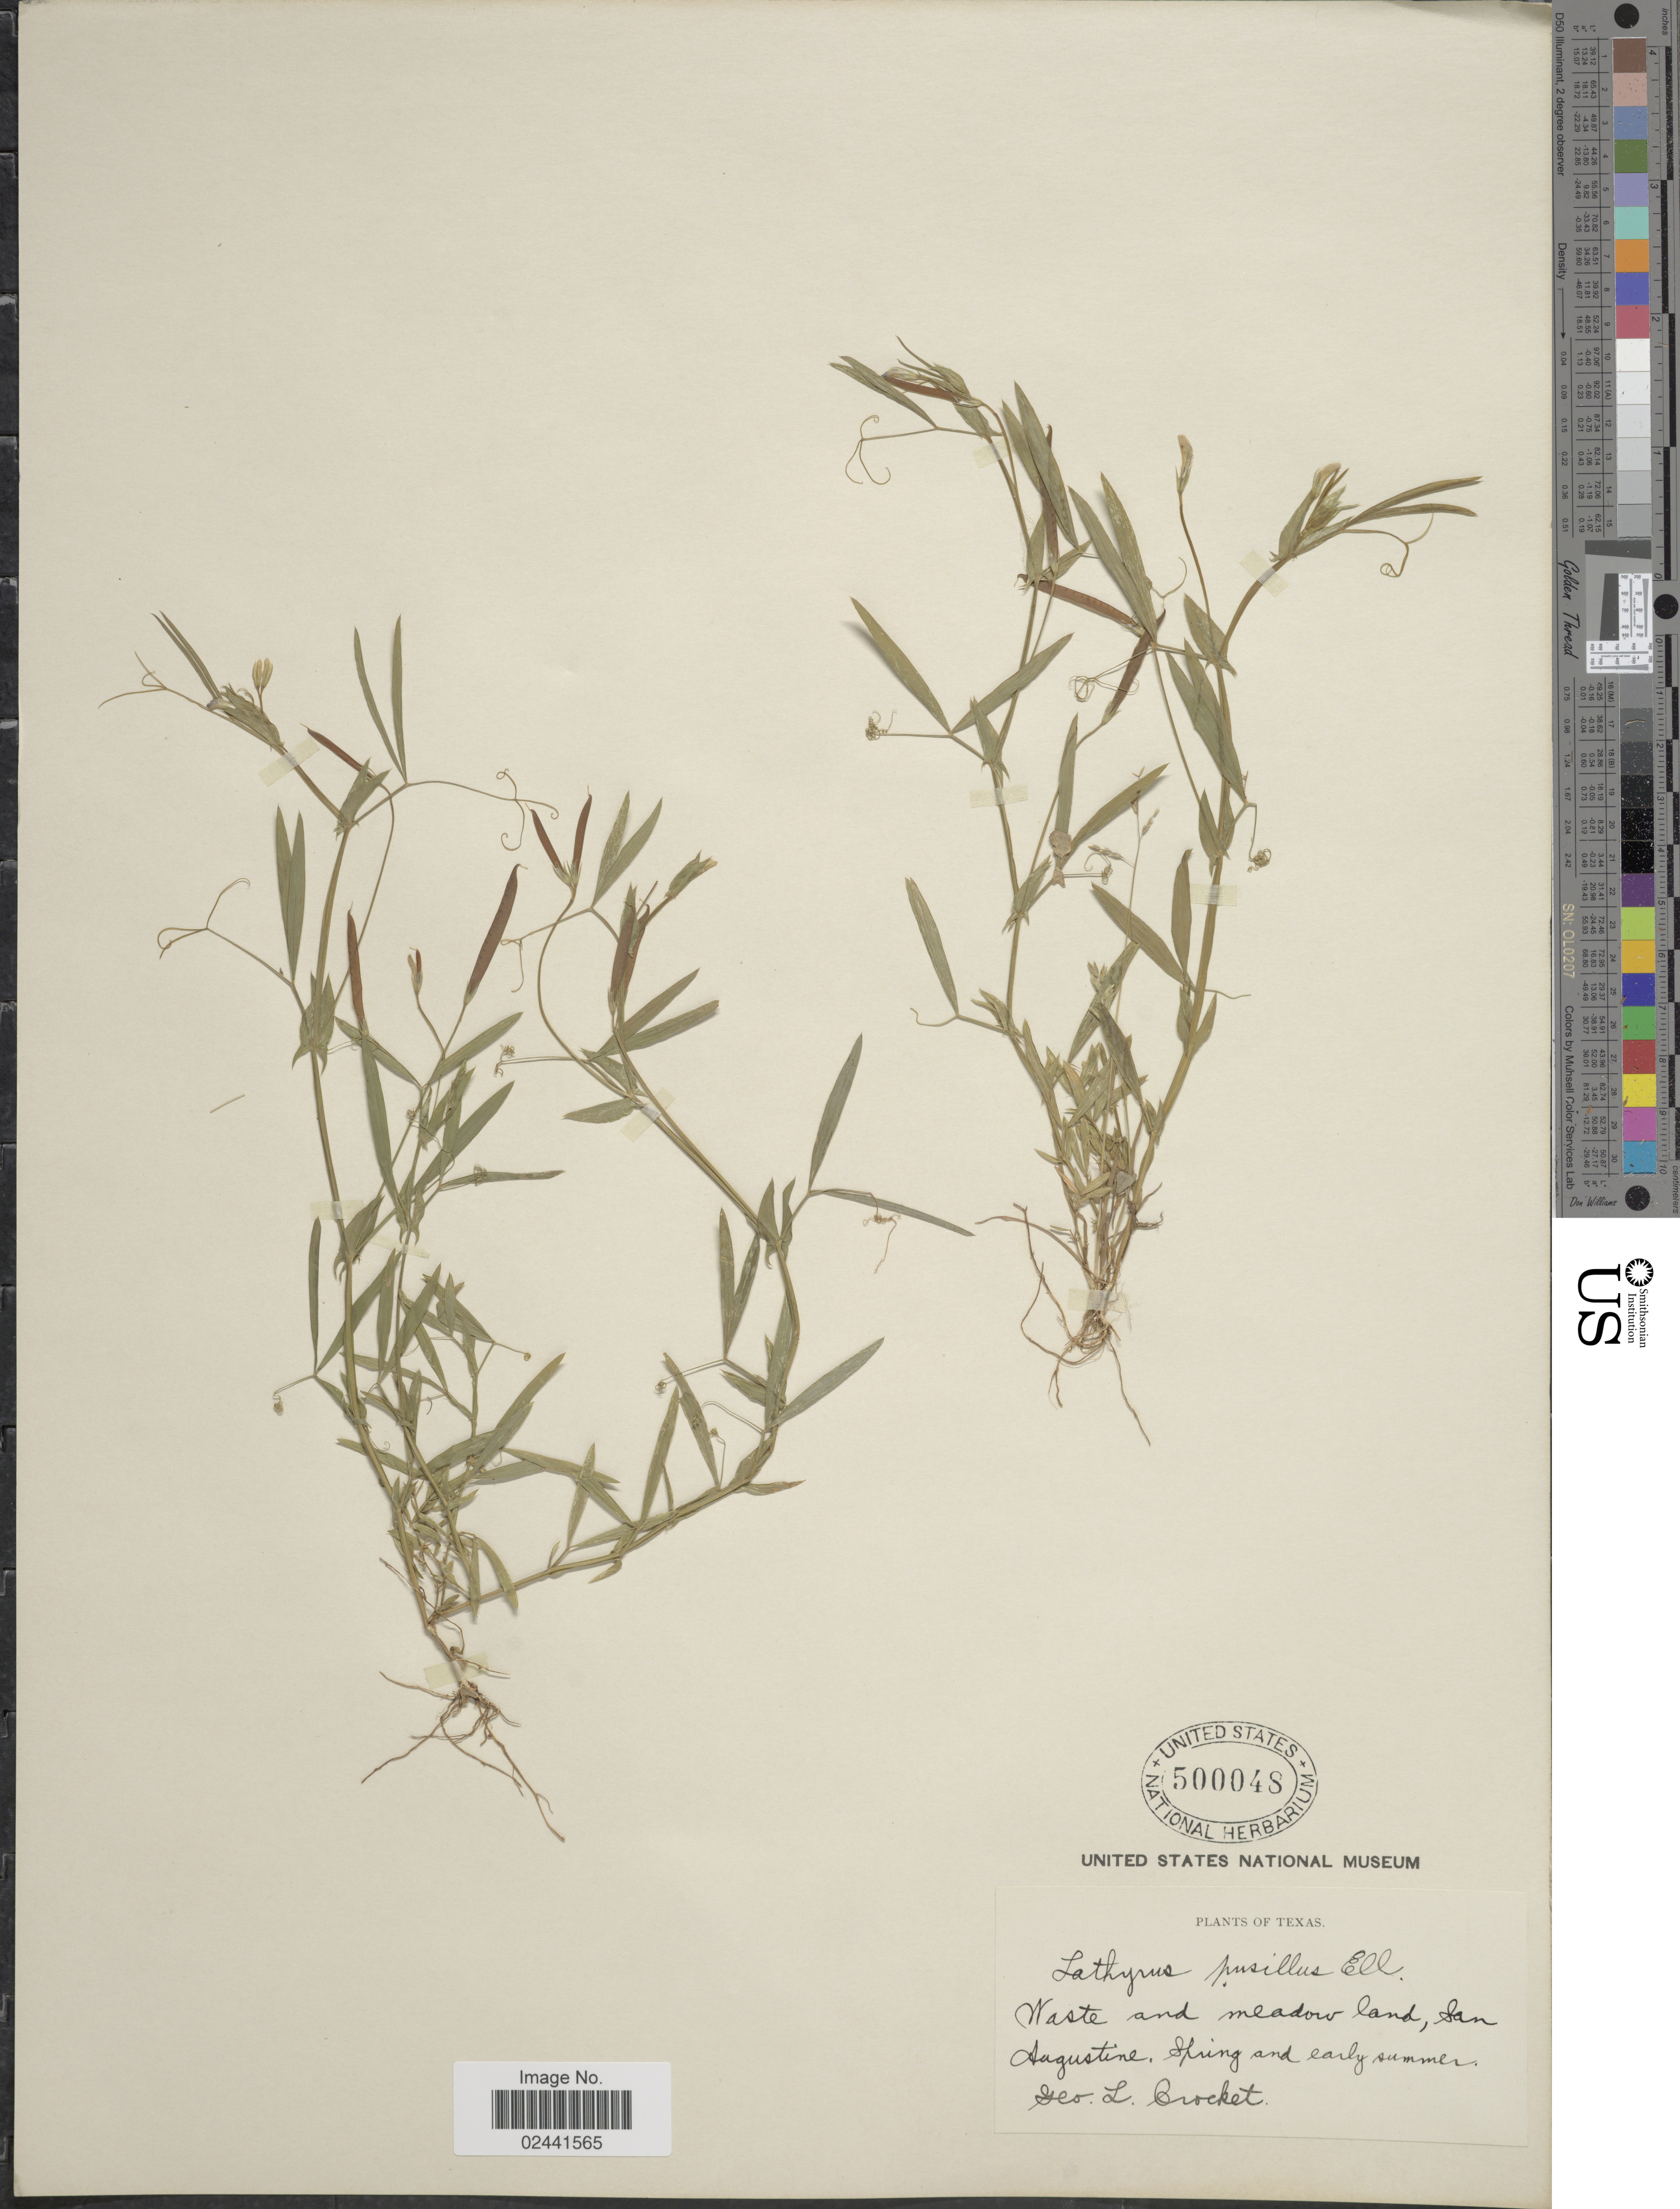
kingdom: Plantae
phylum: Tracheophyta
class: Magnoliopsida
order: Fabales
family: Fabaceae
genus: Lathyrus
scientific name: Lathyrus pusillus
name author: Elliott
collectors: G. Crocket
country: United States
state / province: Texas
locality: Waste and meadow land, San Augustine, Spring and early summer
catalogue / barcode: US 500048